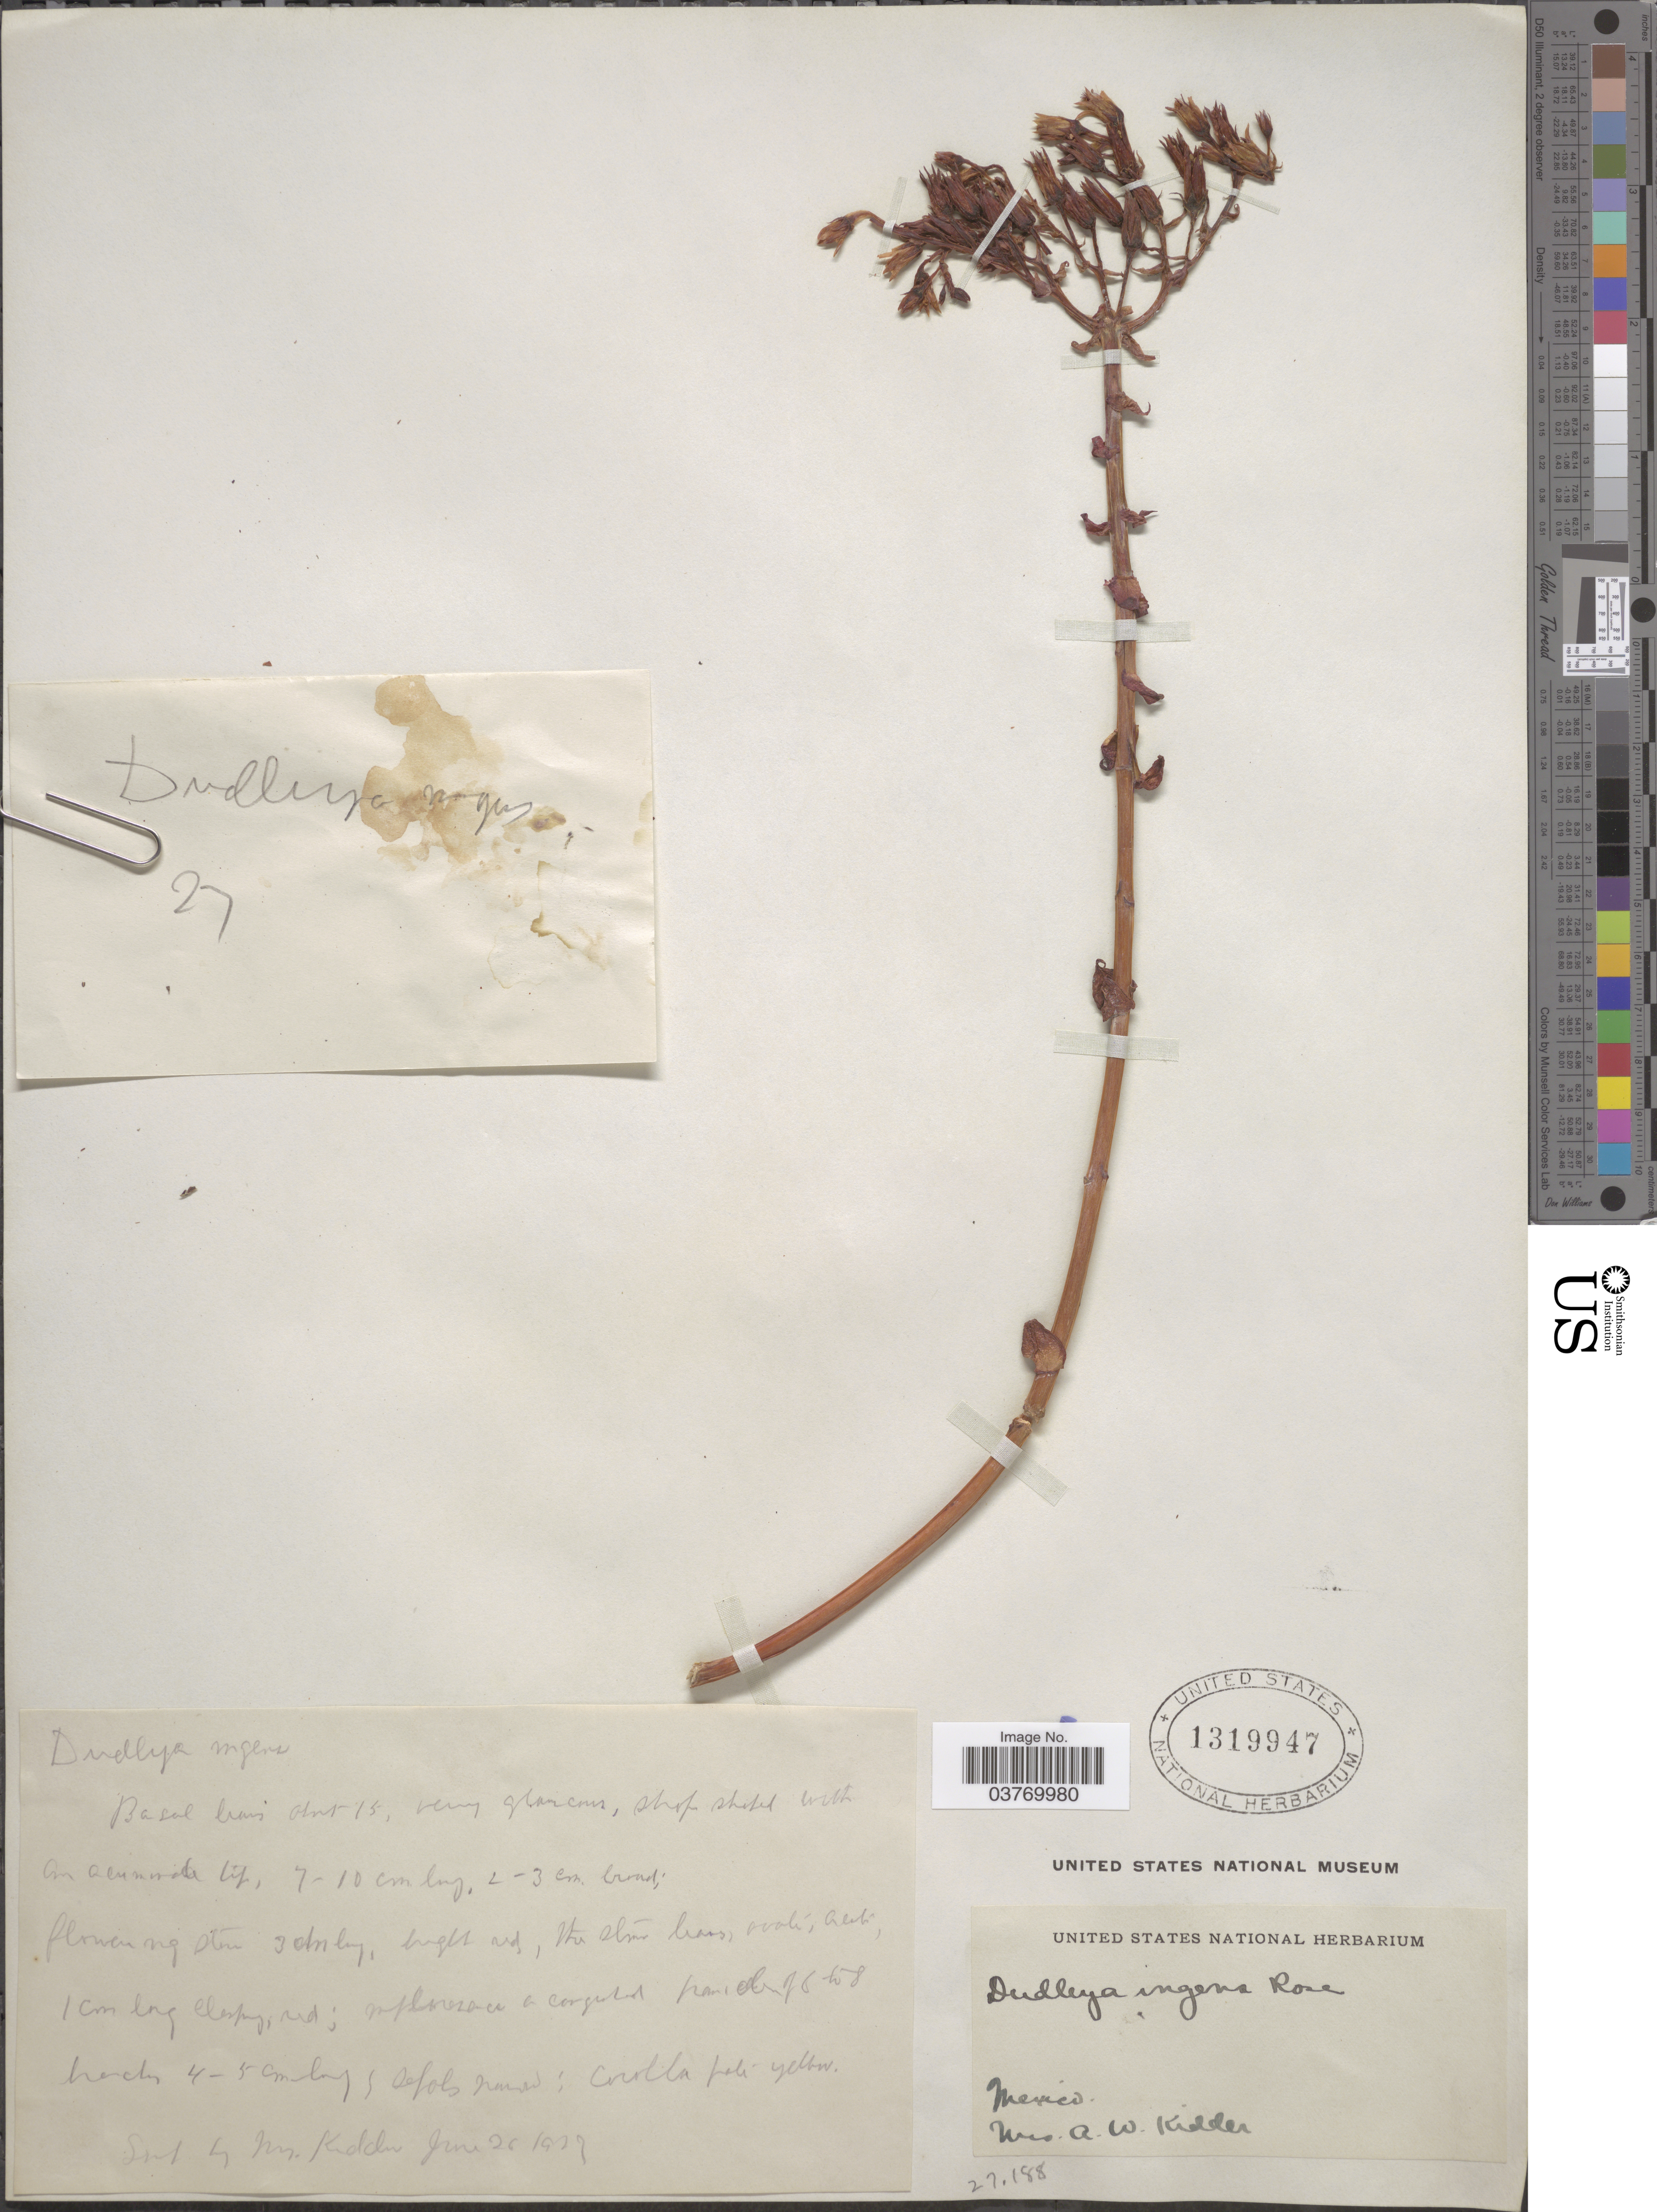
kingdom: Plantae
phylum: Tracheophyta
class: Magnoliopsida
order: Saxifragales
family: Crassulaceae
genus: Dudleya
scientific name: Dudleya ingens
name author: Rose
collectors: A. Kidder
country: Mexico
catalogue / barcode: US 1319947